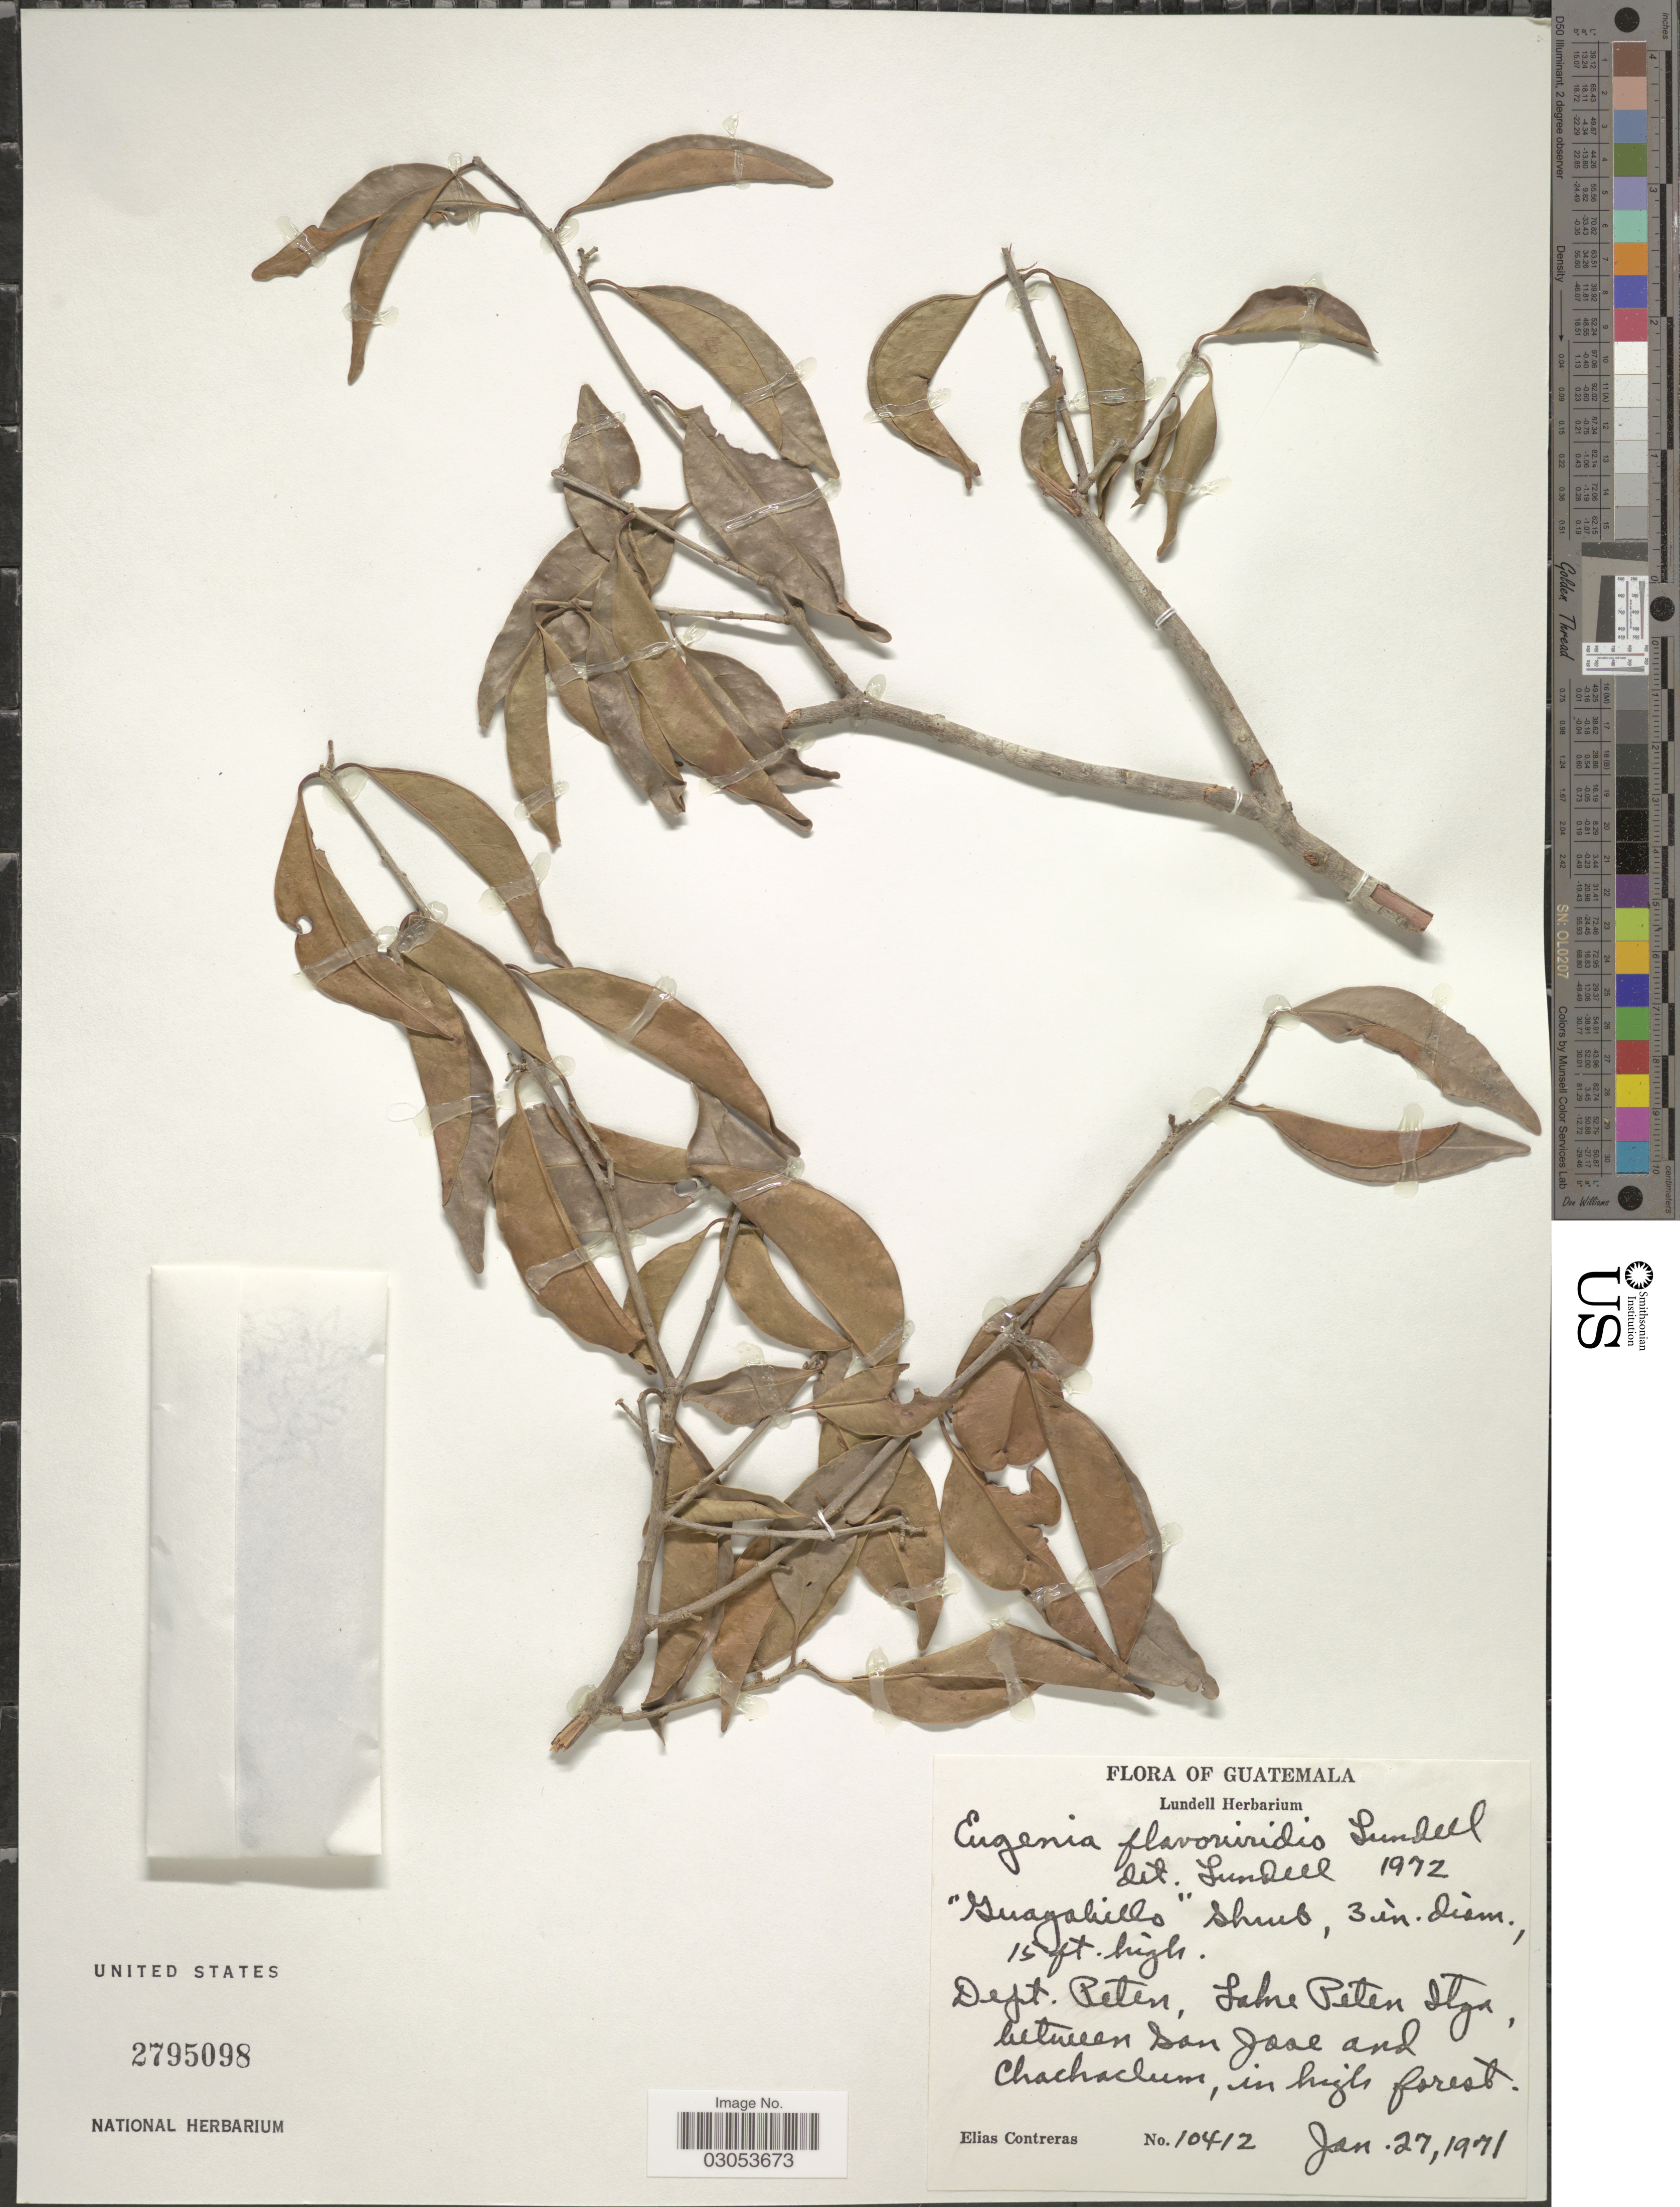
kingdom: Plantae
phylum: Tracheophyta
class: Magnoliopsida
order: Myrtales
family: Myrtaceae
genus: Eugenia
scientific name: Eugenia flavoviridis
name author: Lundell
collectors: E. Contreras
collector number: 10412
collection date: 1971-01-27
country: Guatemala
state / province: El Petén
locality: Dept. Peten, Lake Peten Itza, between San Jose and Chachaclum, in high forest.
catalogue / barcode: US 2795098